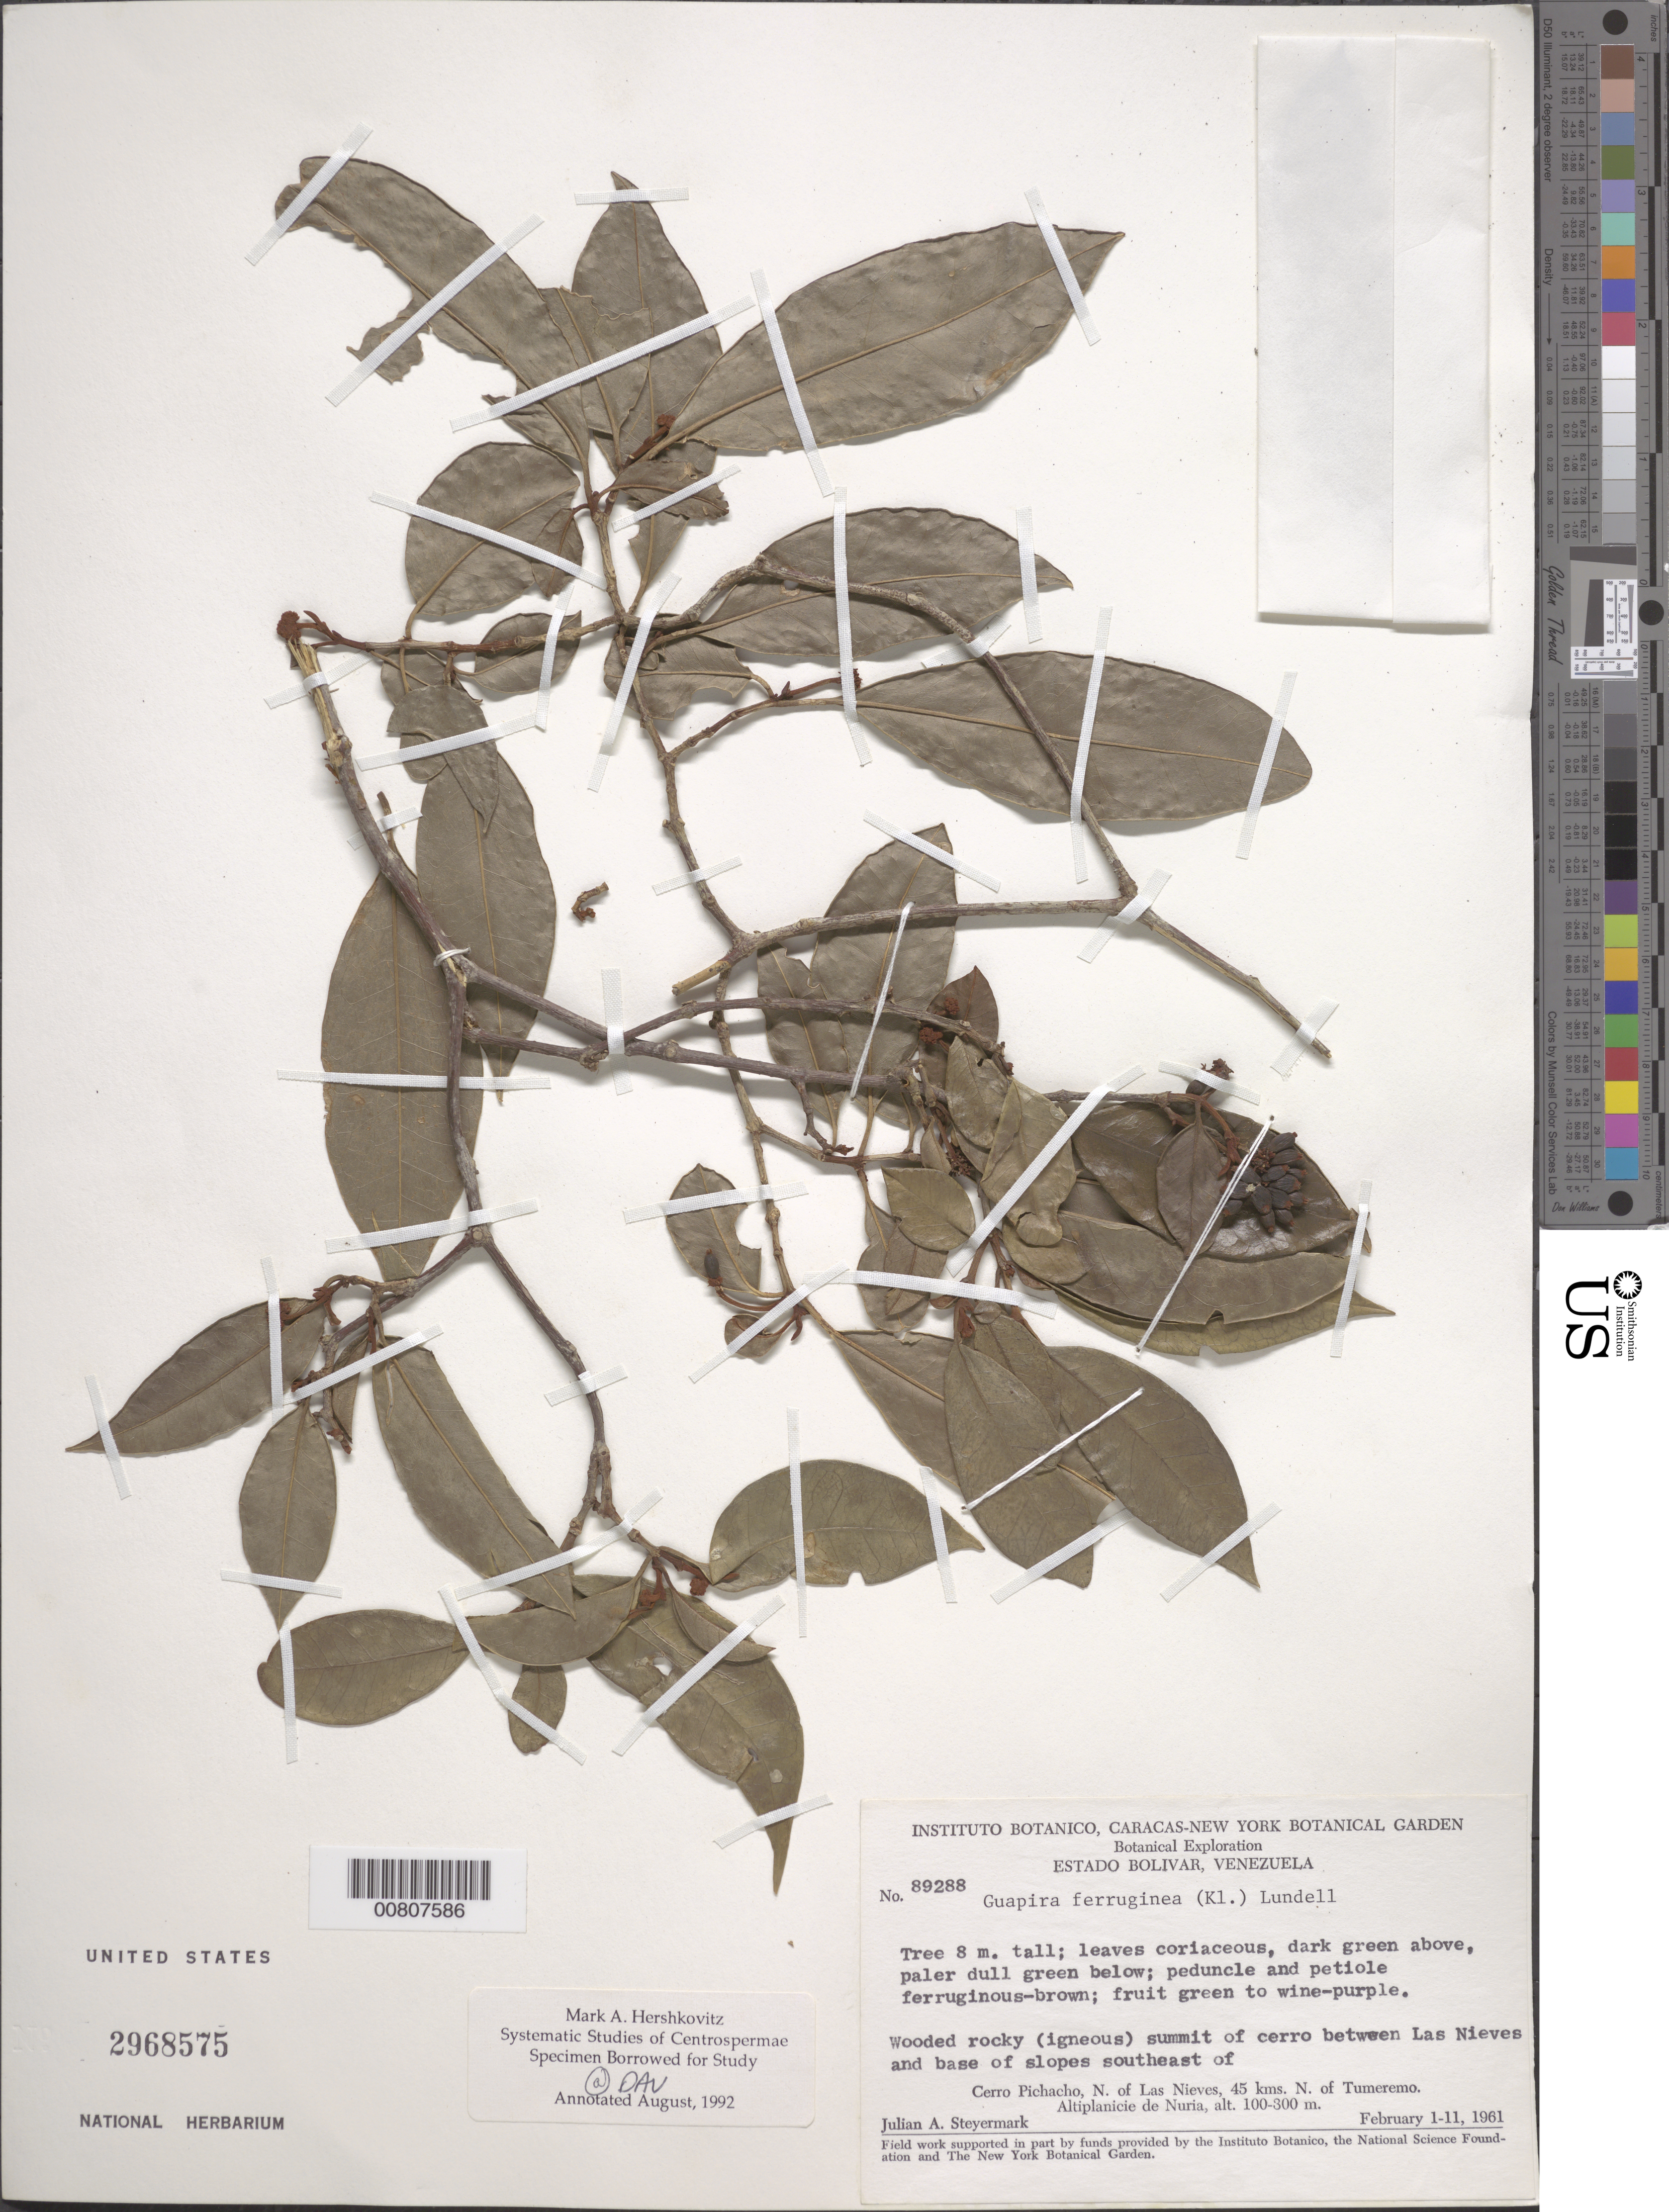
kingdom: Plantae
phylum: Tracheophyta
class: Magnoliopsida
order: Caryophyllales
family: Nyctaginaceae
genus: Guapira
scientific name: Guapira ferruginea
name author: (Klotzsch ex Choisy) Lundell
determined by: Hershkovitz, M. A.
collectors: J. Steyermark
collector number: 89288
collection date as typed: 1-Feb-61 to 11-Feb-61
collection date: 1961-02-01/1961-02-11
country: Venezuela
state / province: Bolívar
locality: Cerro El Picacho, N of Las Nieves, 45 km N of Tumeremo, Altiplanicie de Nuria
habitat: Wooded rocky (igneous) summit of cerro between las nieves and base of slopes southeast of.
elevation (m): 100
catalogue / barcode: US 2968575